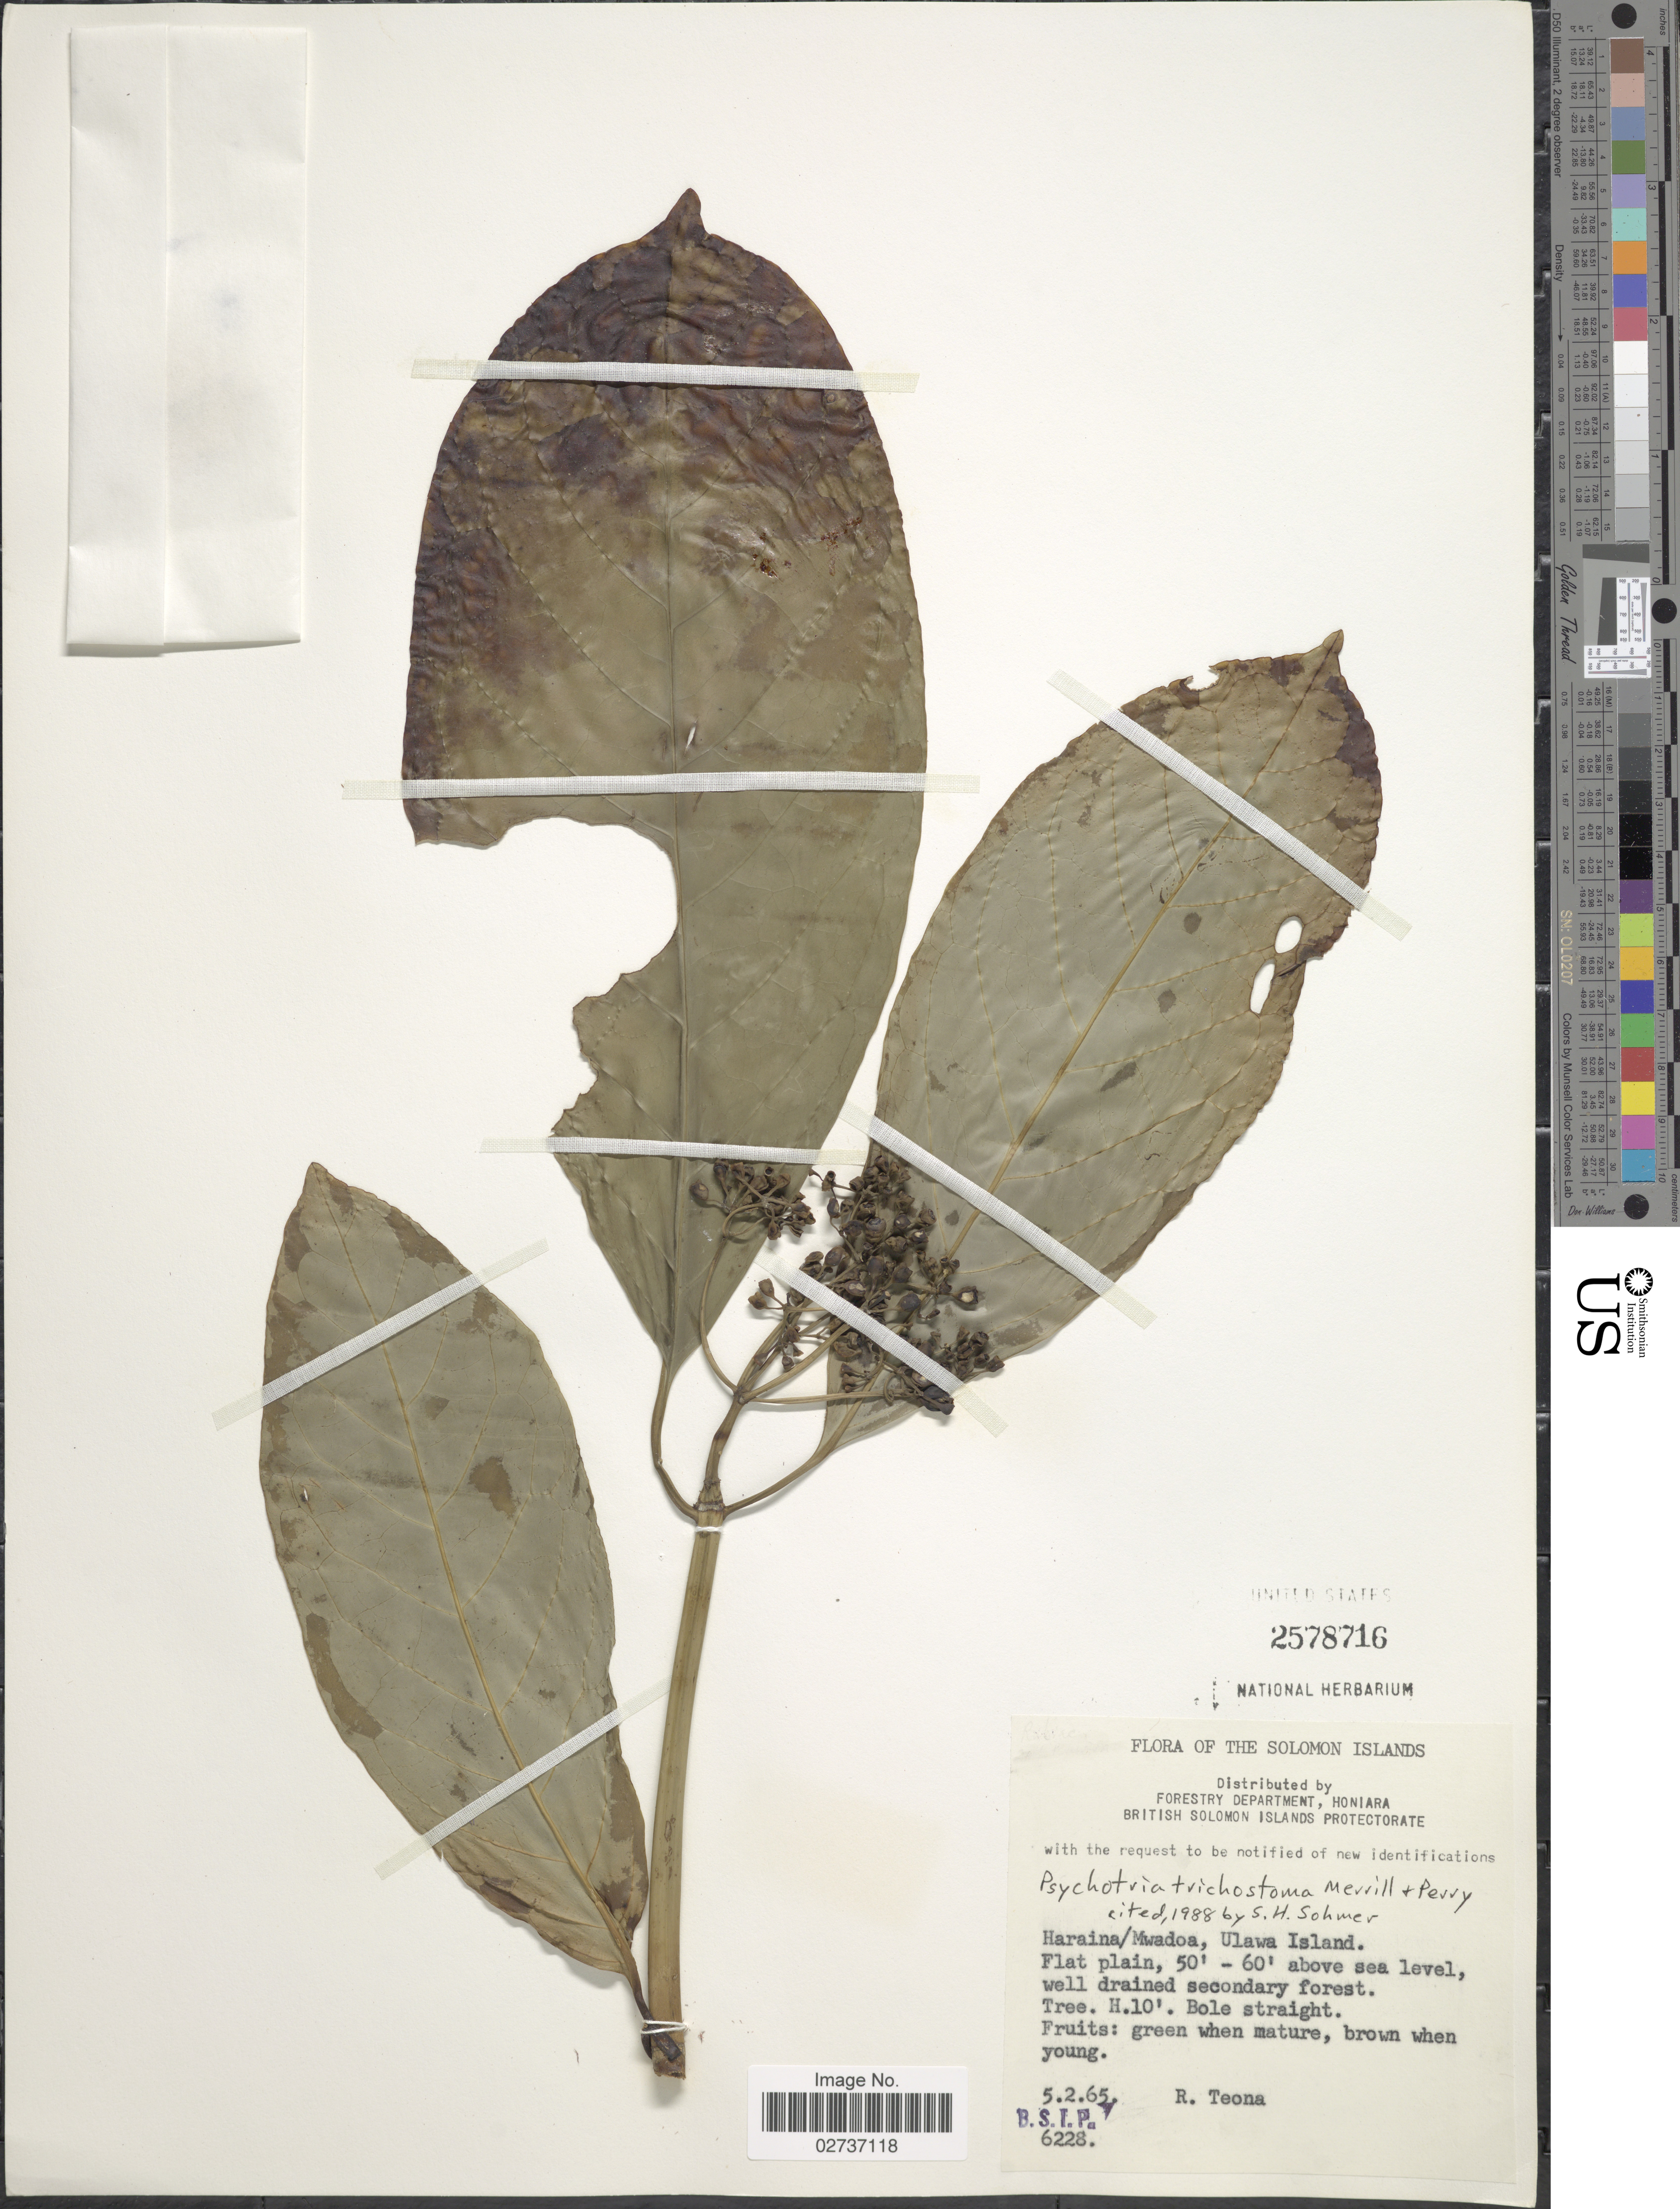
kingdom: Plantae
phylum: Tracheophyta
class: Magnoliopsida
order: Gentianales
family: Rubiaceae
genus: Psychotria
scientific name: Psychotria trichostoma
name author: Merr. & L.M. Perry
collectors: R. Teona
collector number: B.S.I.P. 6228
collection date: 1965-02-05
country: Solomon Islands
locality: Haraina/Mwadoa, Ulawa Island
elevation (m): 15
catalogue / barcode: US 2578716